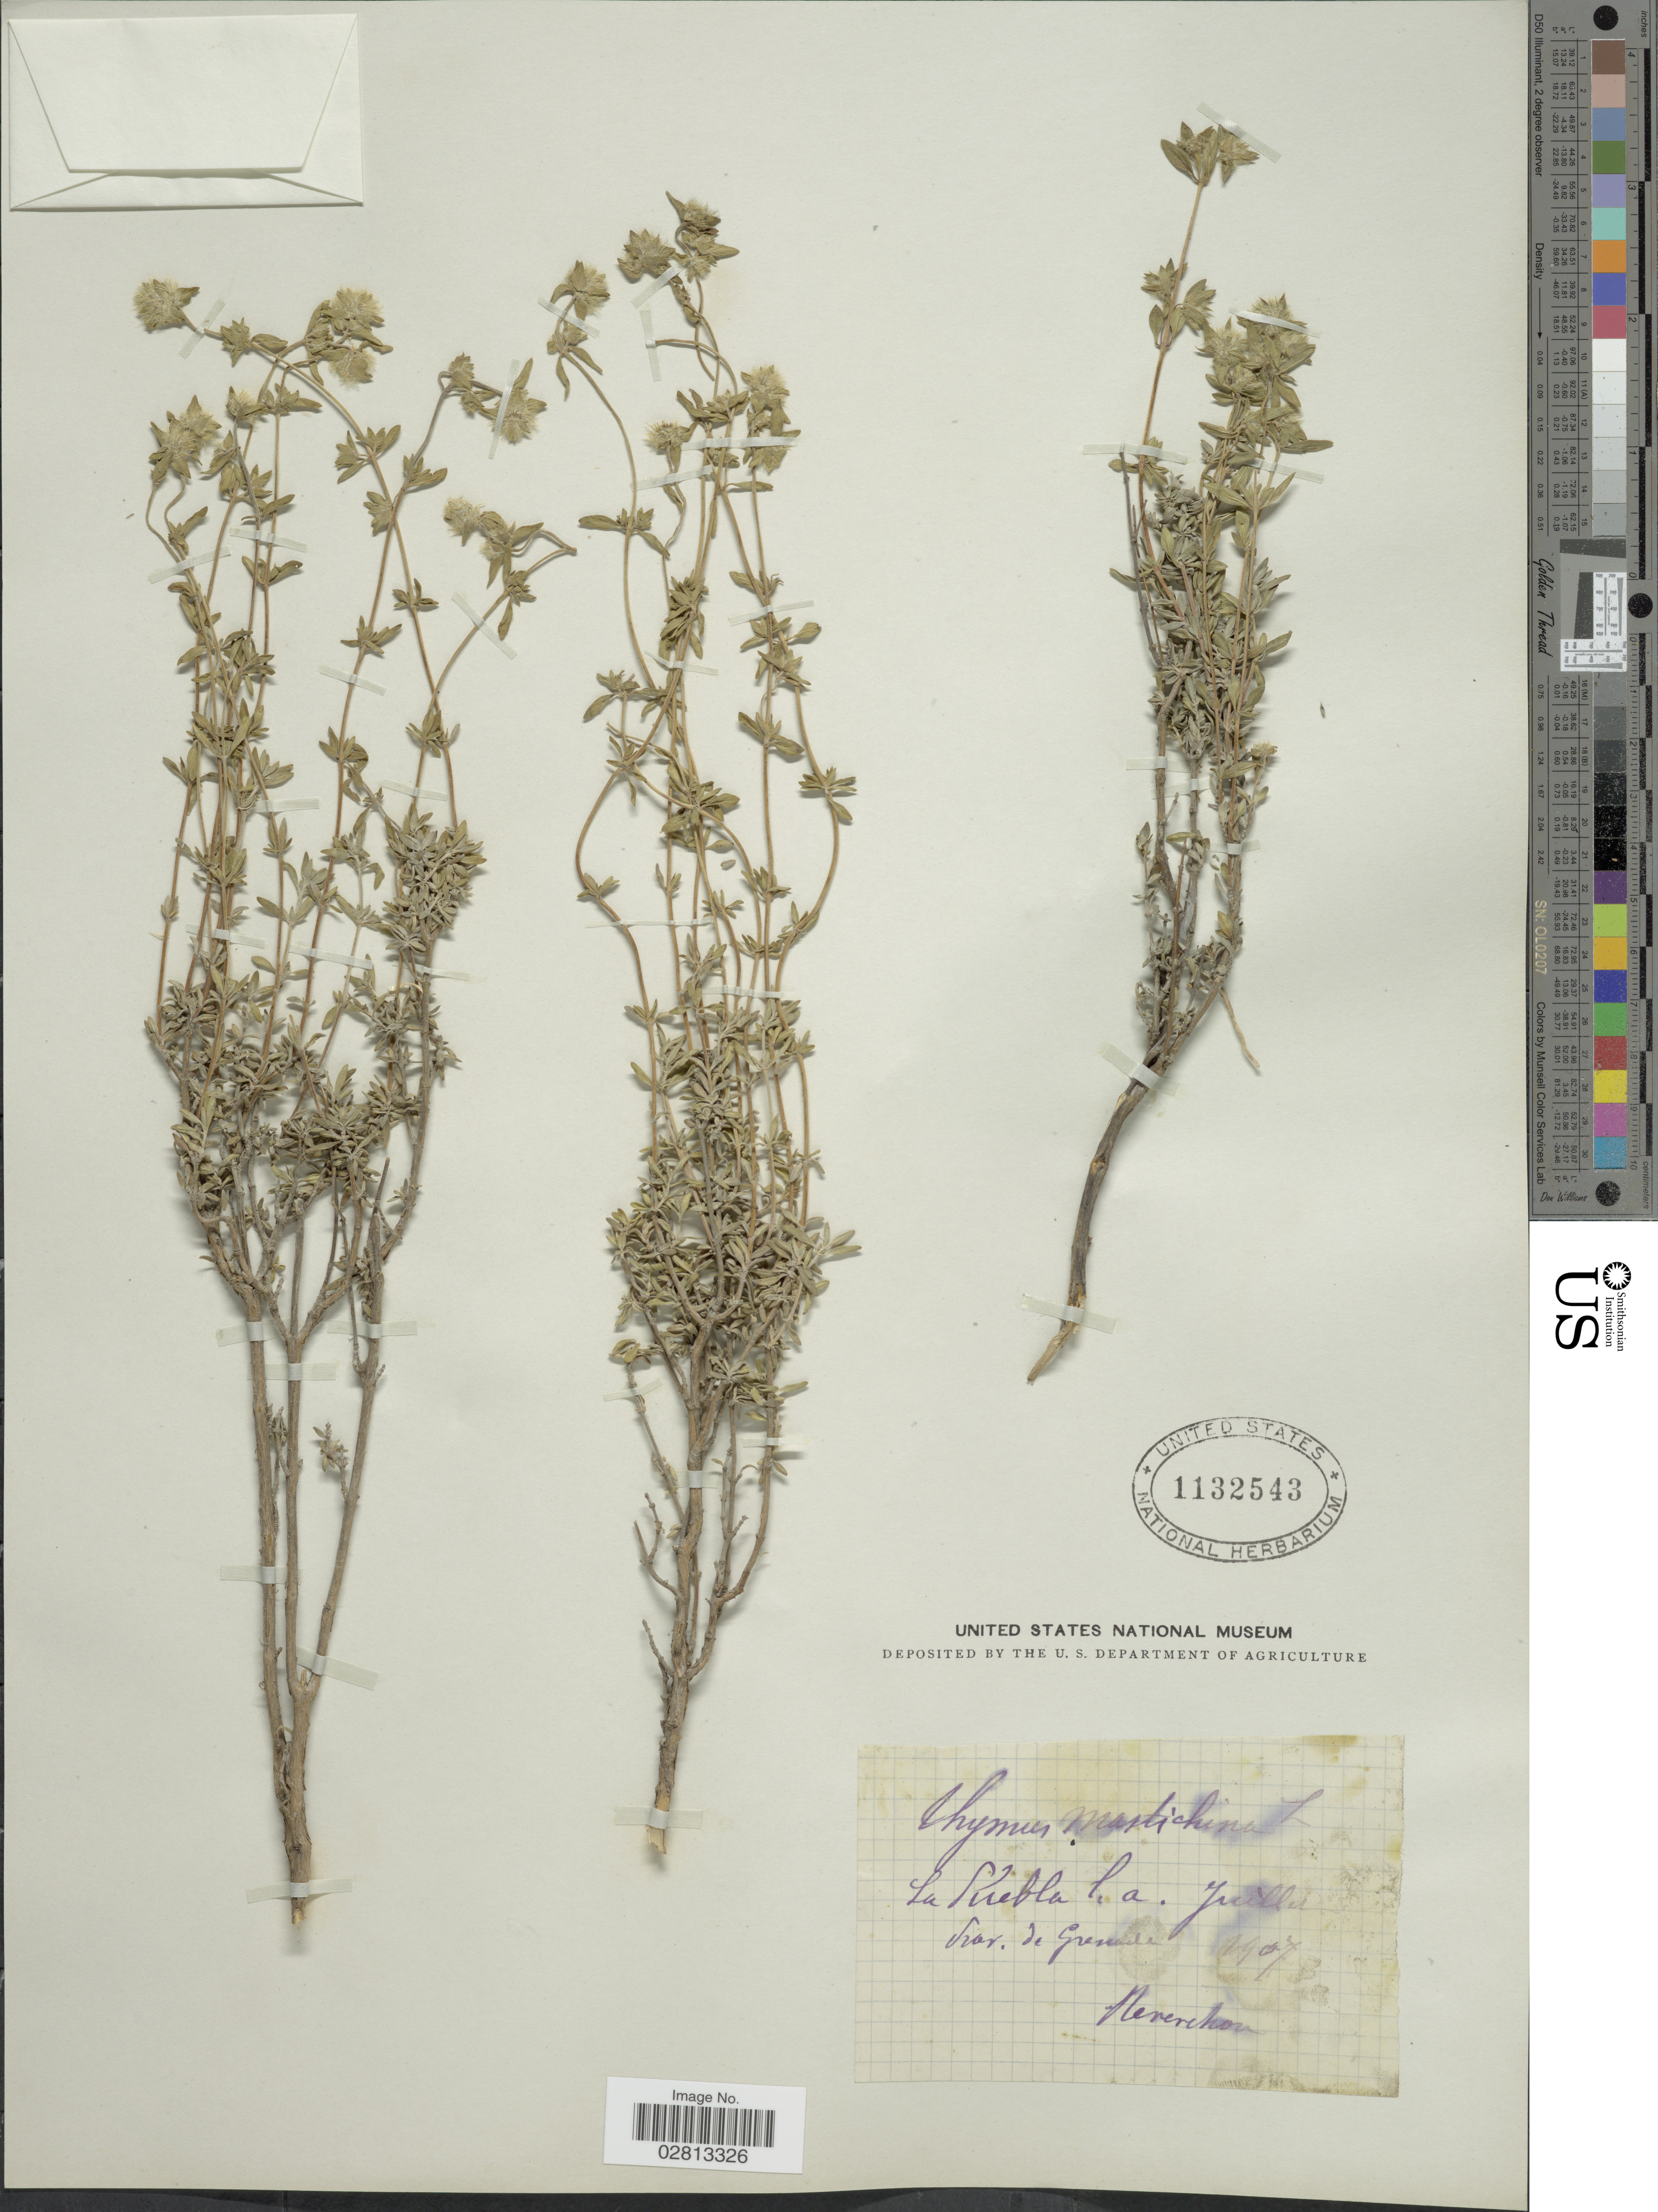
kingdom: Plantae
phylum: Tracheophyta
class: Magnoliopsida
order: Lamiales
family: Lamiaceae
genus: Thymus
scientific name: Thymus mastichina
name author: L.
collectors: -. Reverchon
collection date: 1907-07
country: Spain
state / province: Andalucia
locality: La Puebla. Prov. de Grenade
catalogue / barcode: US 1132543